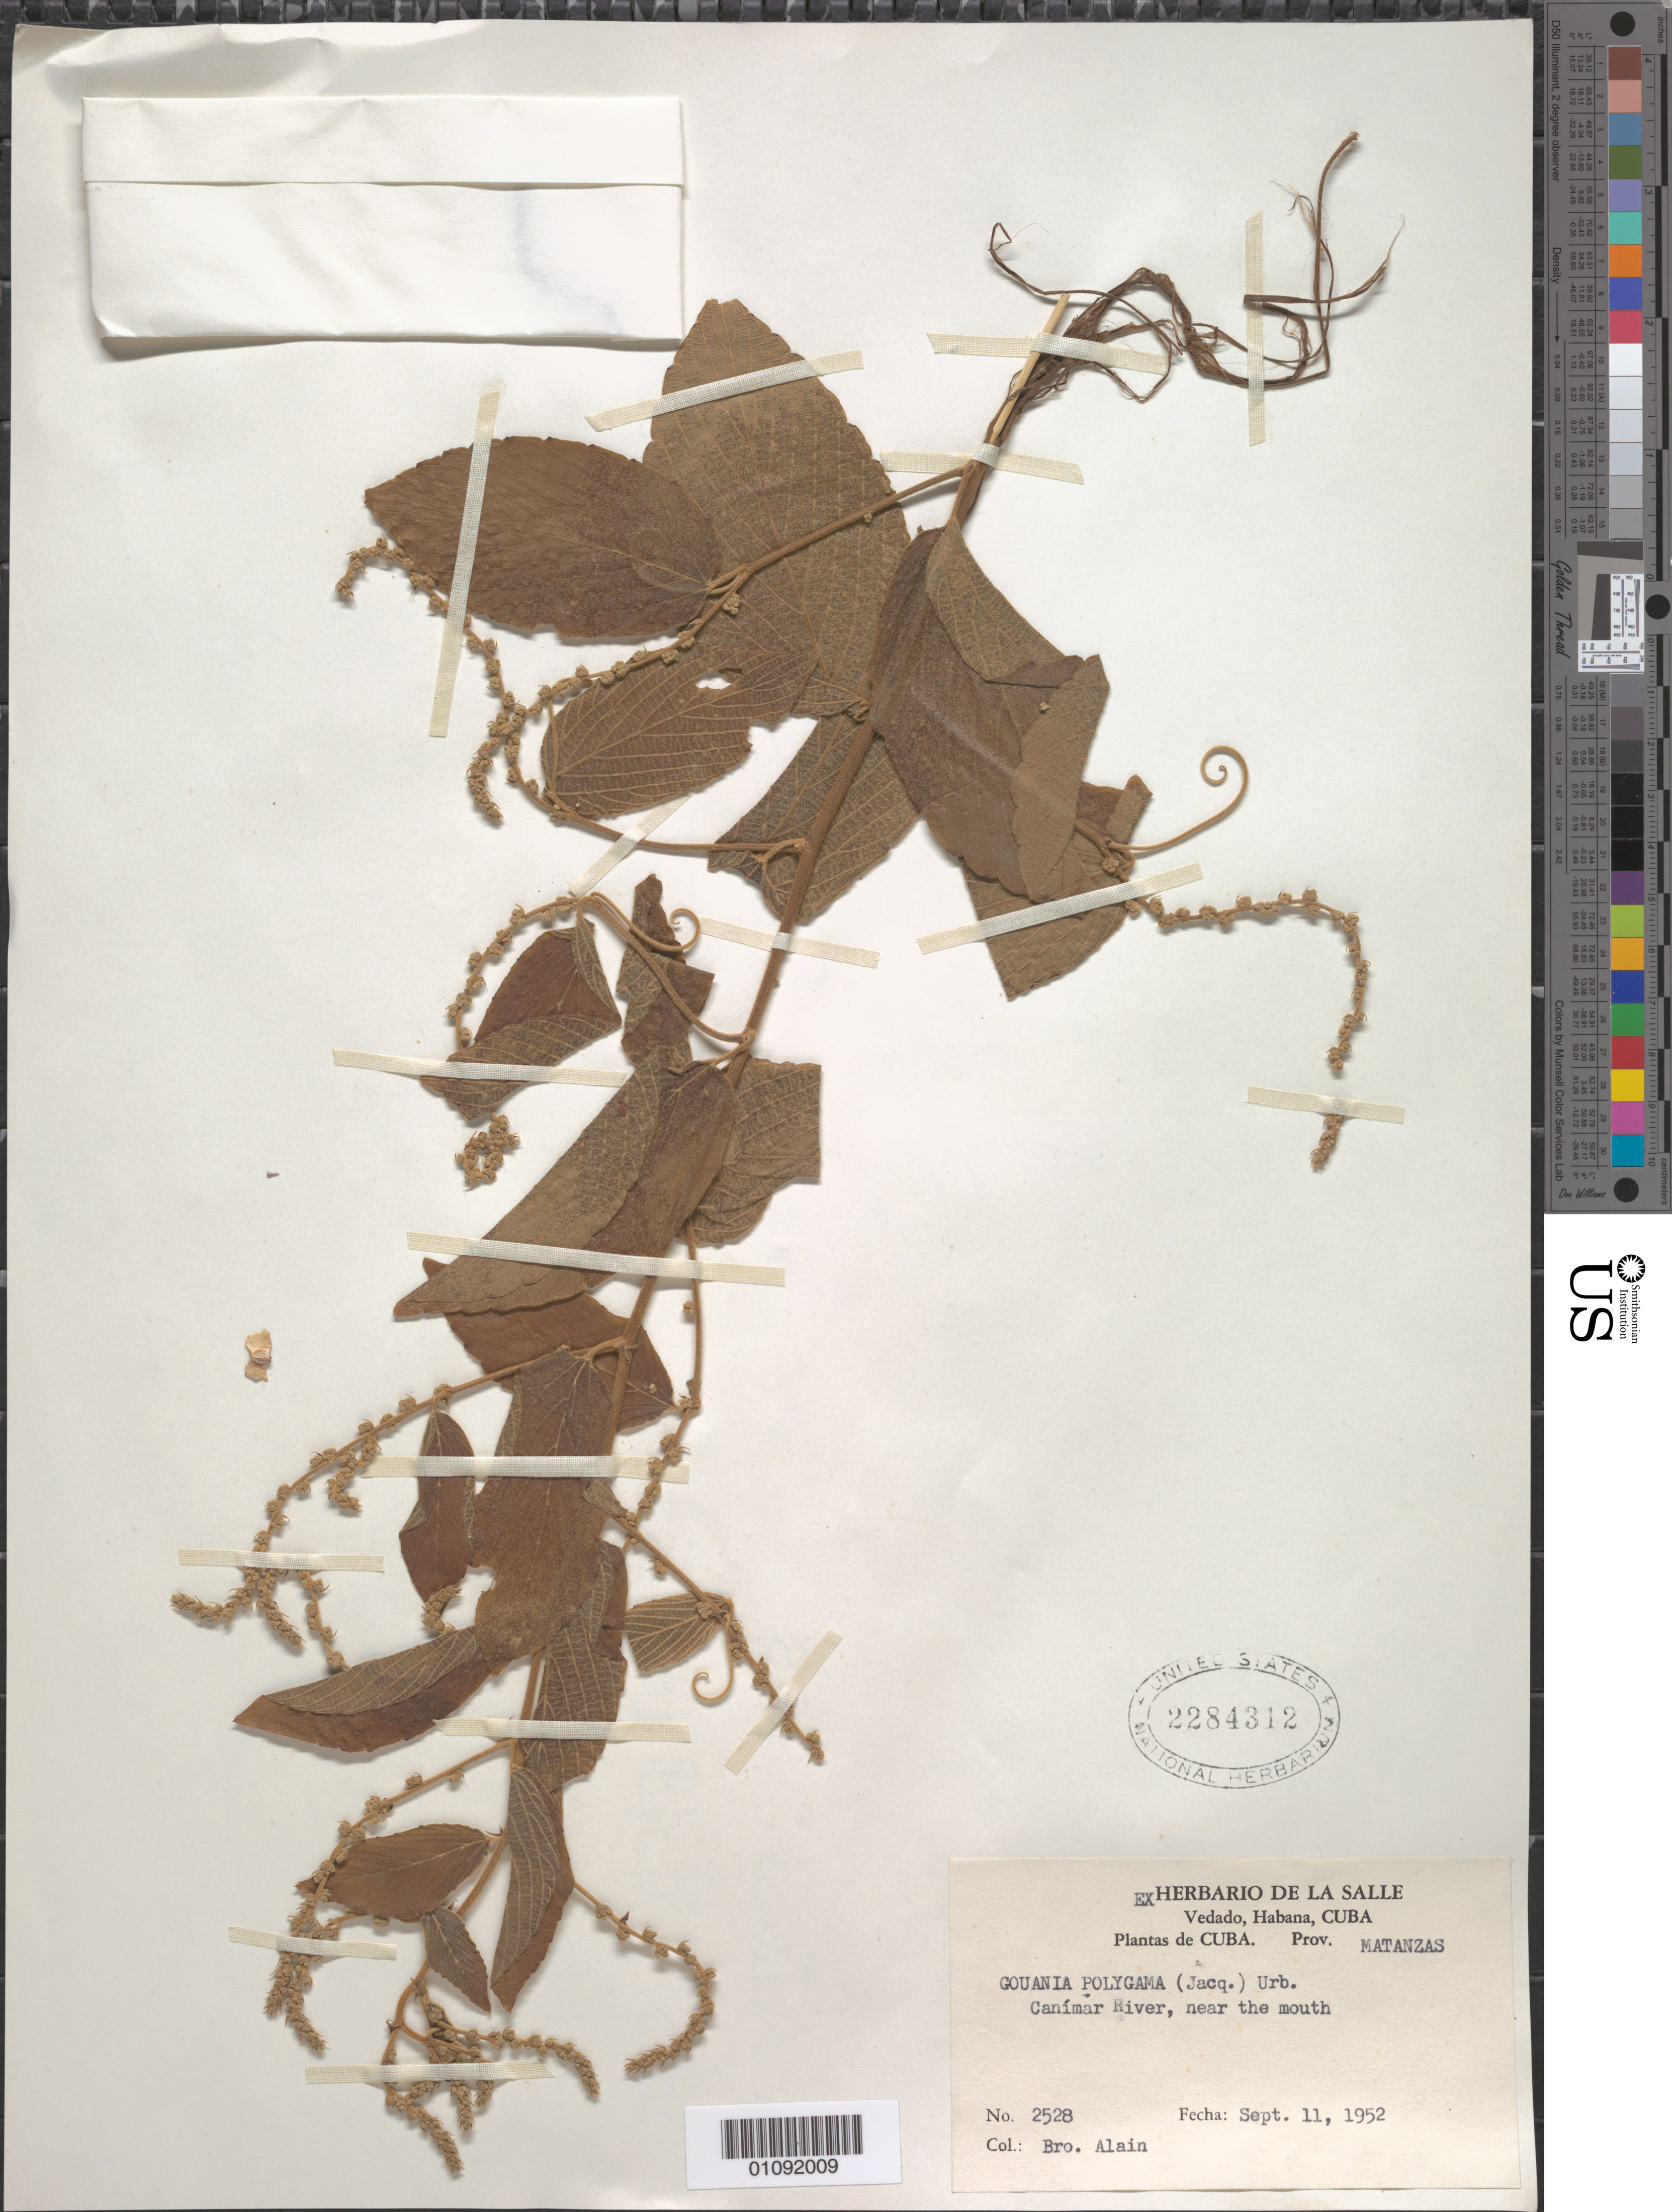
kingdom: Plantae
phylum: Tracheophyta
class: Magnoliopsida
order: Rosales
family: Rhamnaceae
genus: Gouania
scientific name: Gouania polygama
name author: (Jacq.) Urb.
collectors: A. H. Liogier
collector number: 2528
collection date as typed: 11 Sep 1952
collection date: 1952-09-11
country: Cuba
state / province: Matanzas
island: Cuba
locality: Canímar River, near the mouth Prov Matanzas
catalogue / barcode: US 2284312